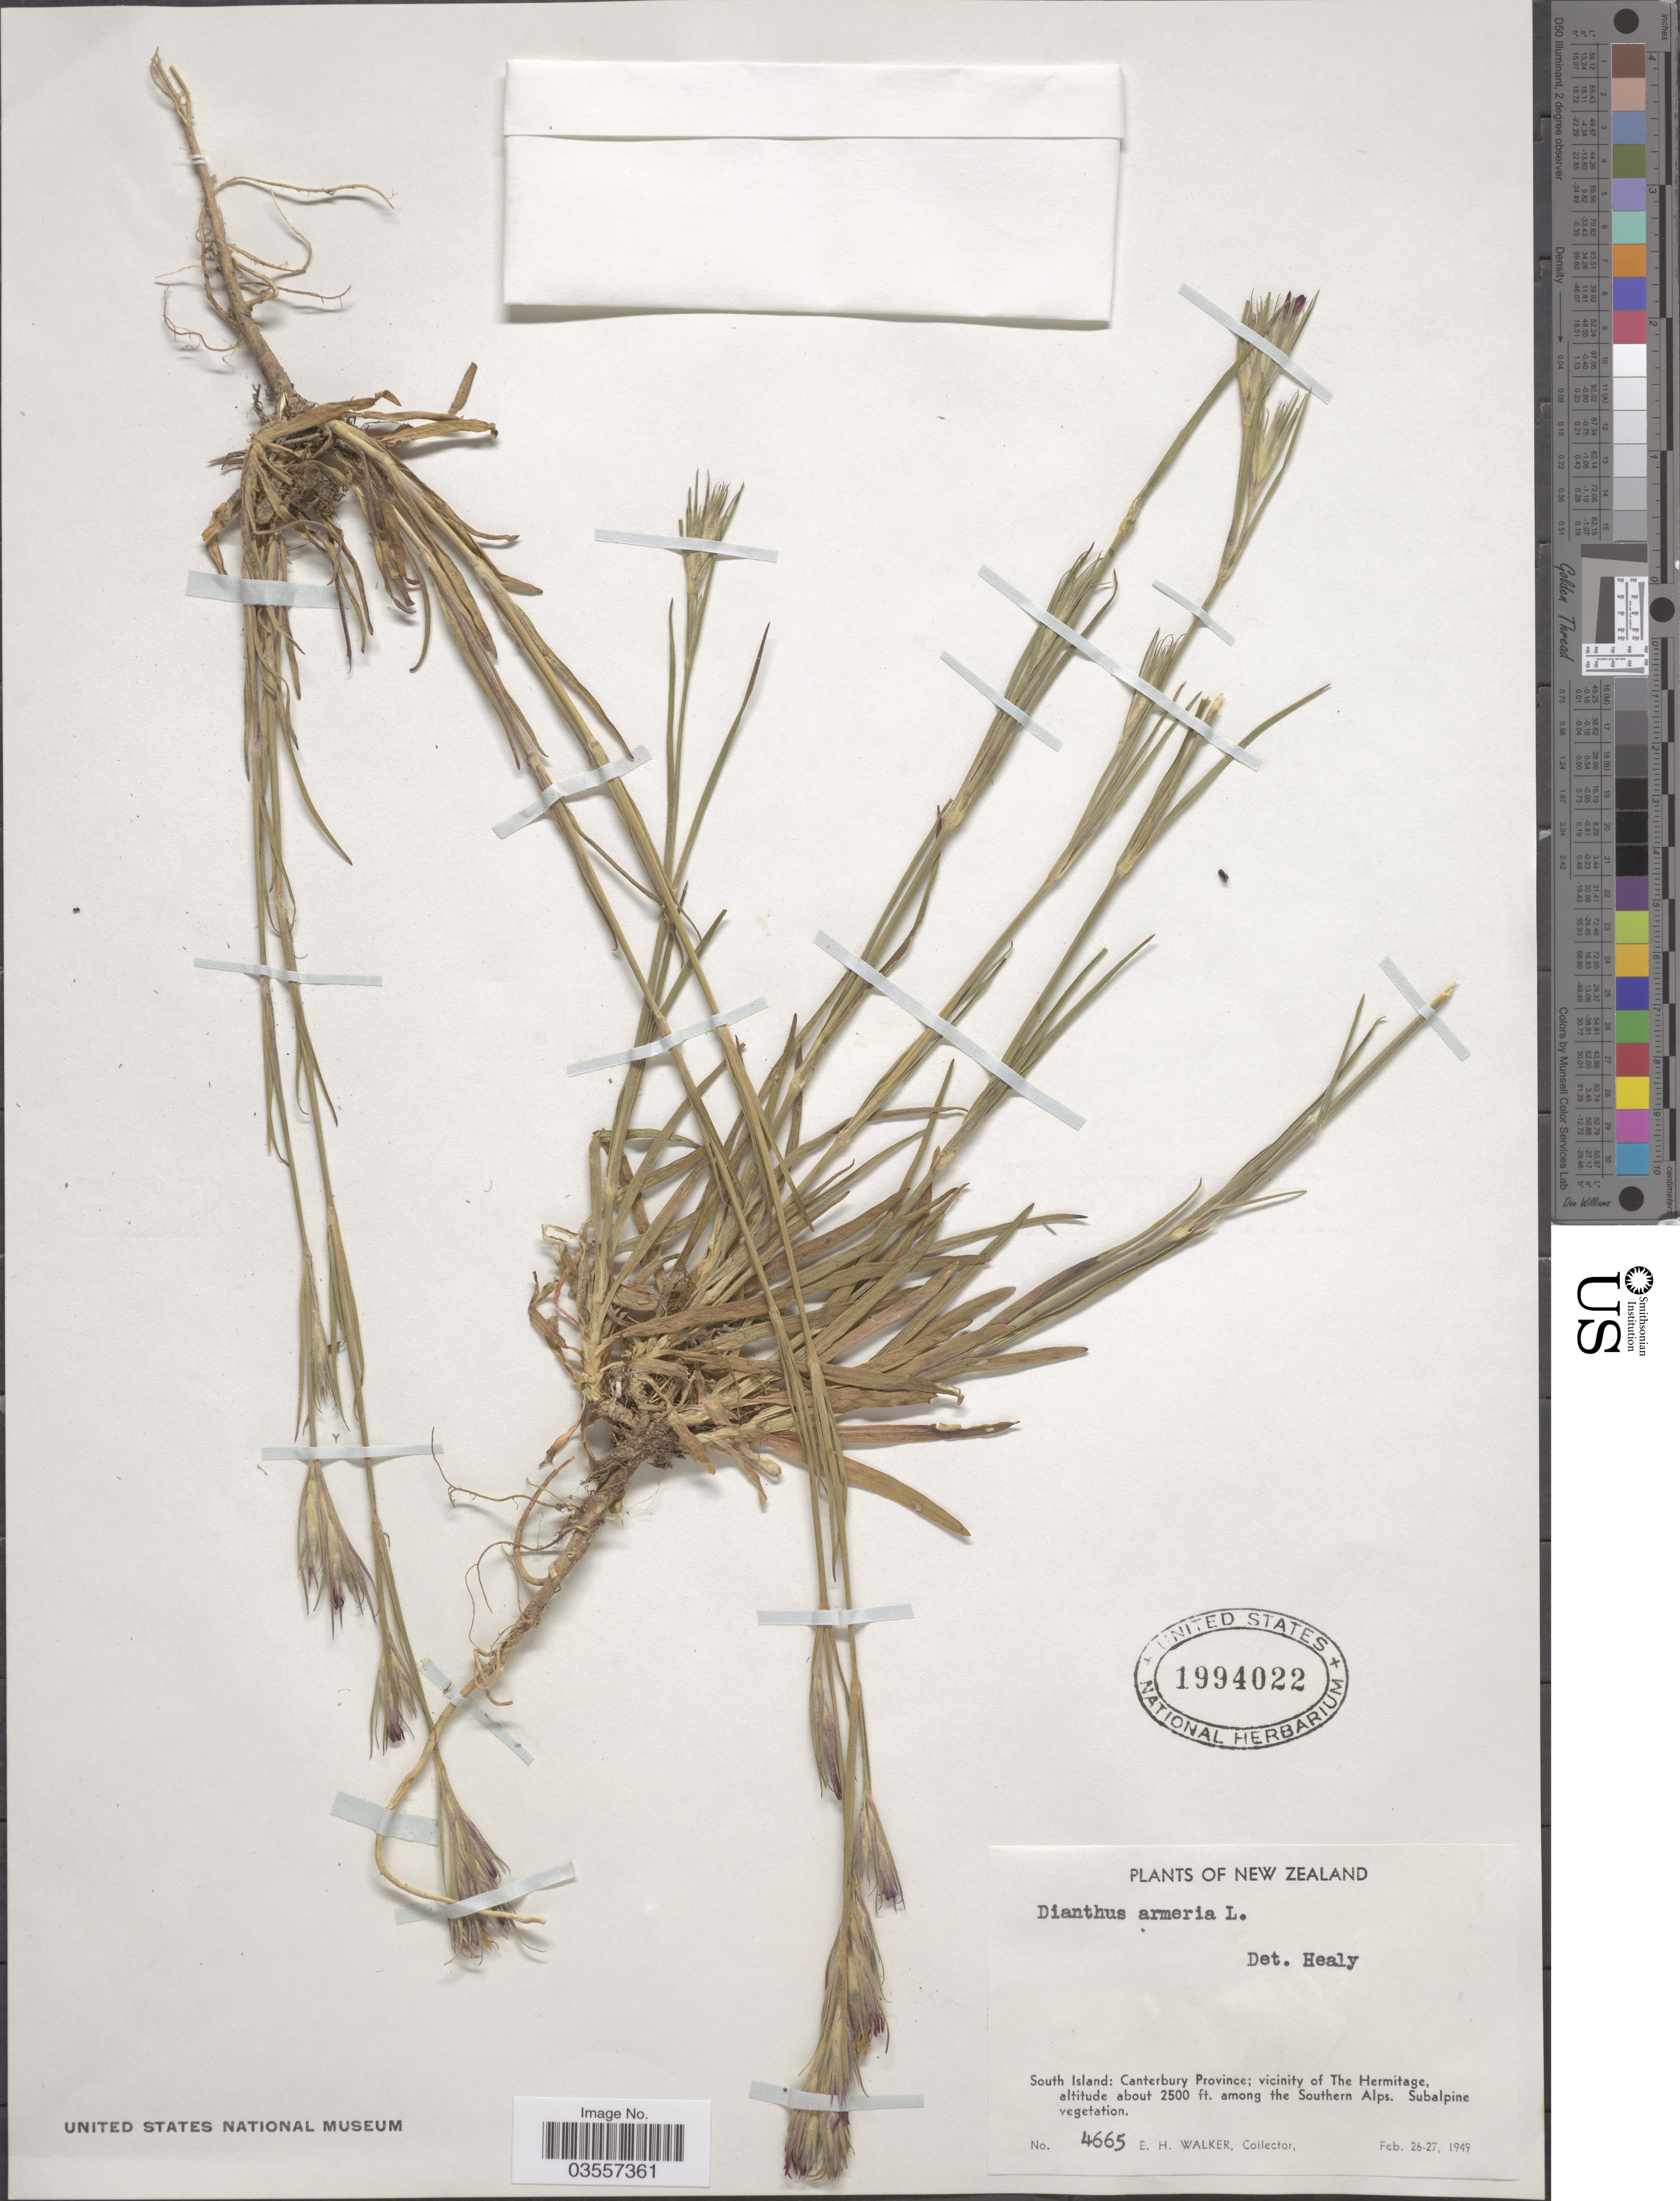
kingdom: Plantae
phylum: Tracheophyta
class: Magnoliopsida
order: Caryophyllales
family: Caryophyllaceae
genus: Dianthus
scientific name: Dianthus armeria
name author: L.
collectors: E. H. Walker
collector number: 4665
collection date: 1949-02-26/1949-02-27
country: New Zealand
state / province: Canterbury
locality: South Island: Canterbury Province; vicinity of The Hermitage. Among the Southern Alps.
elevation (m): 762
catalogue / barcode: US 1994022